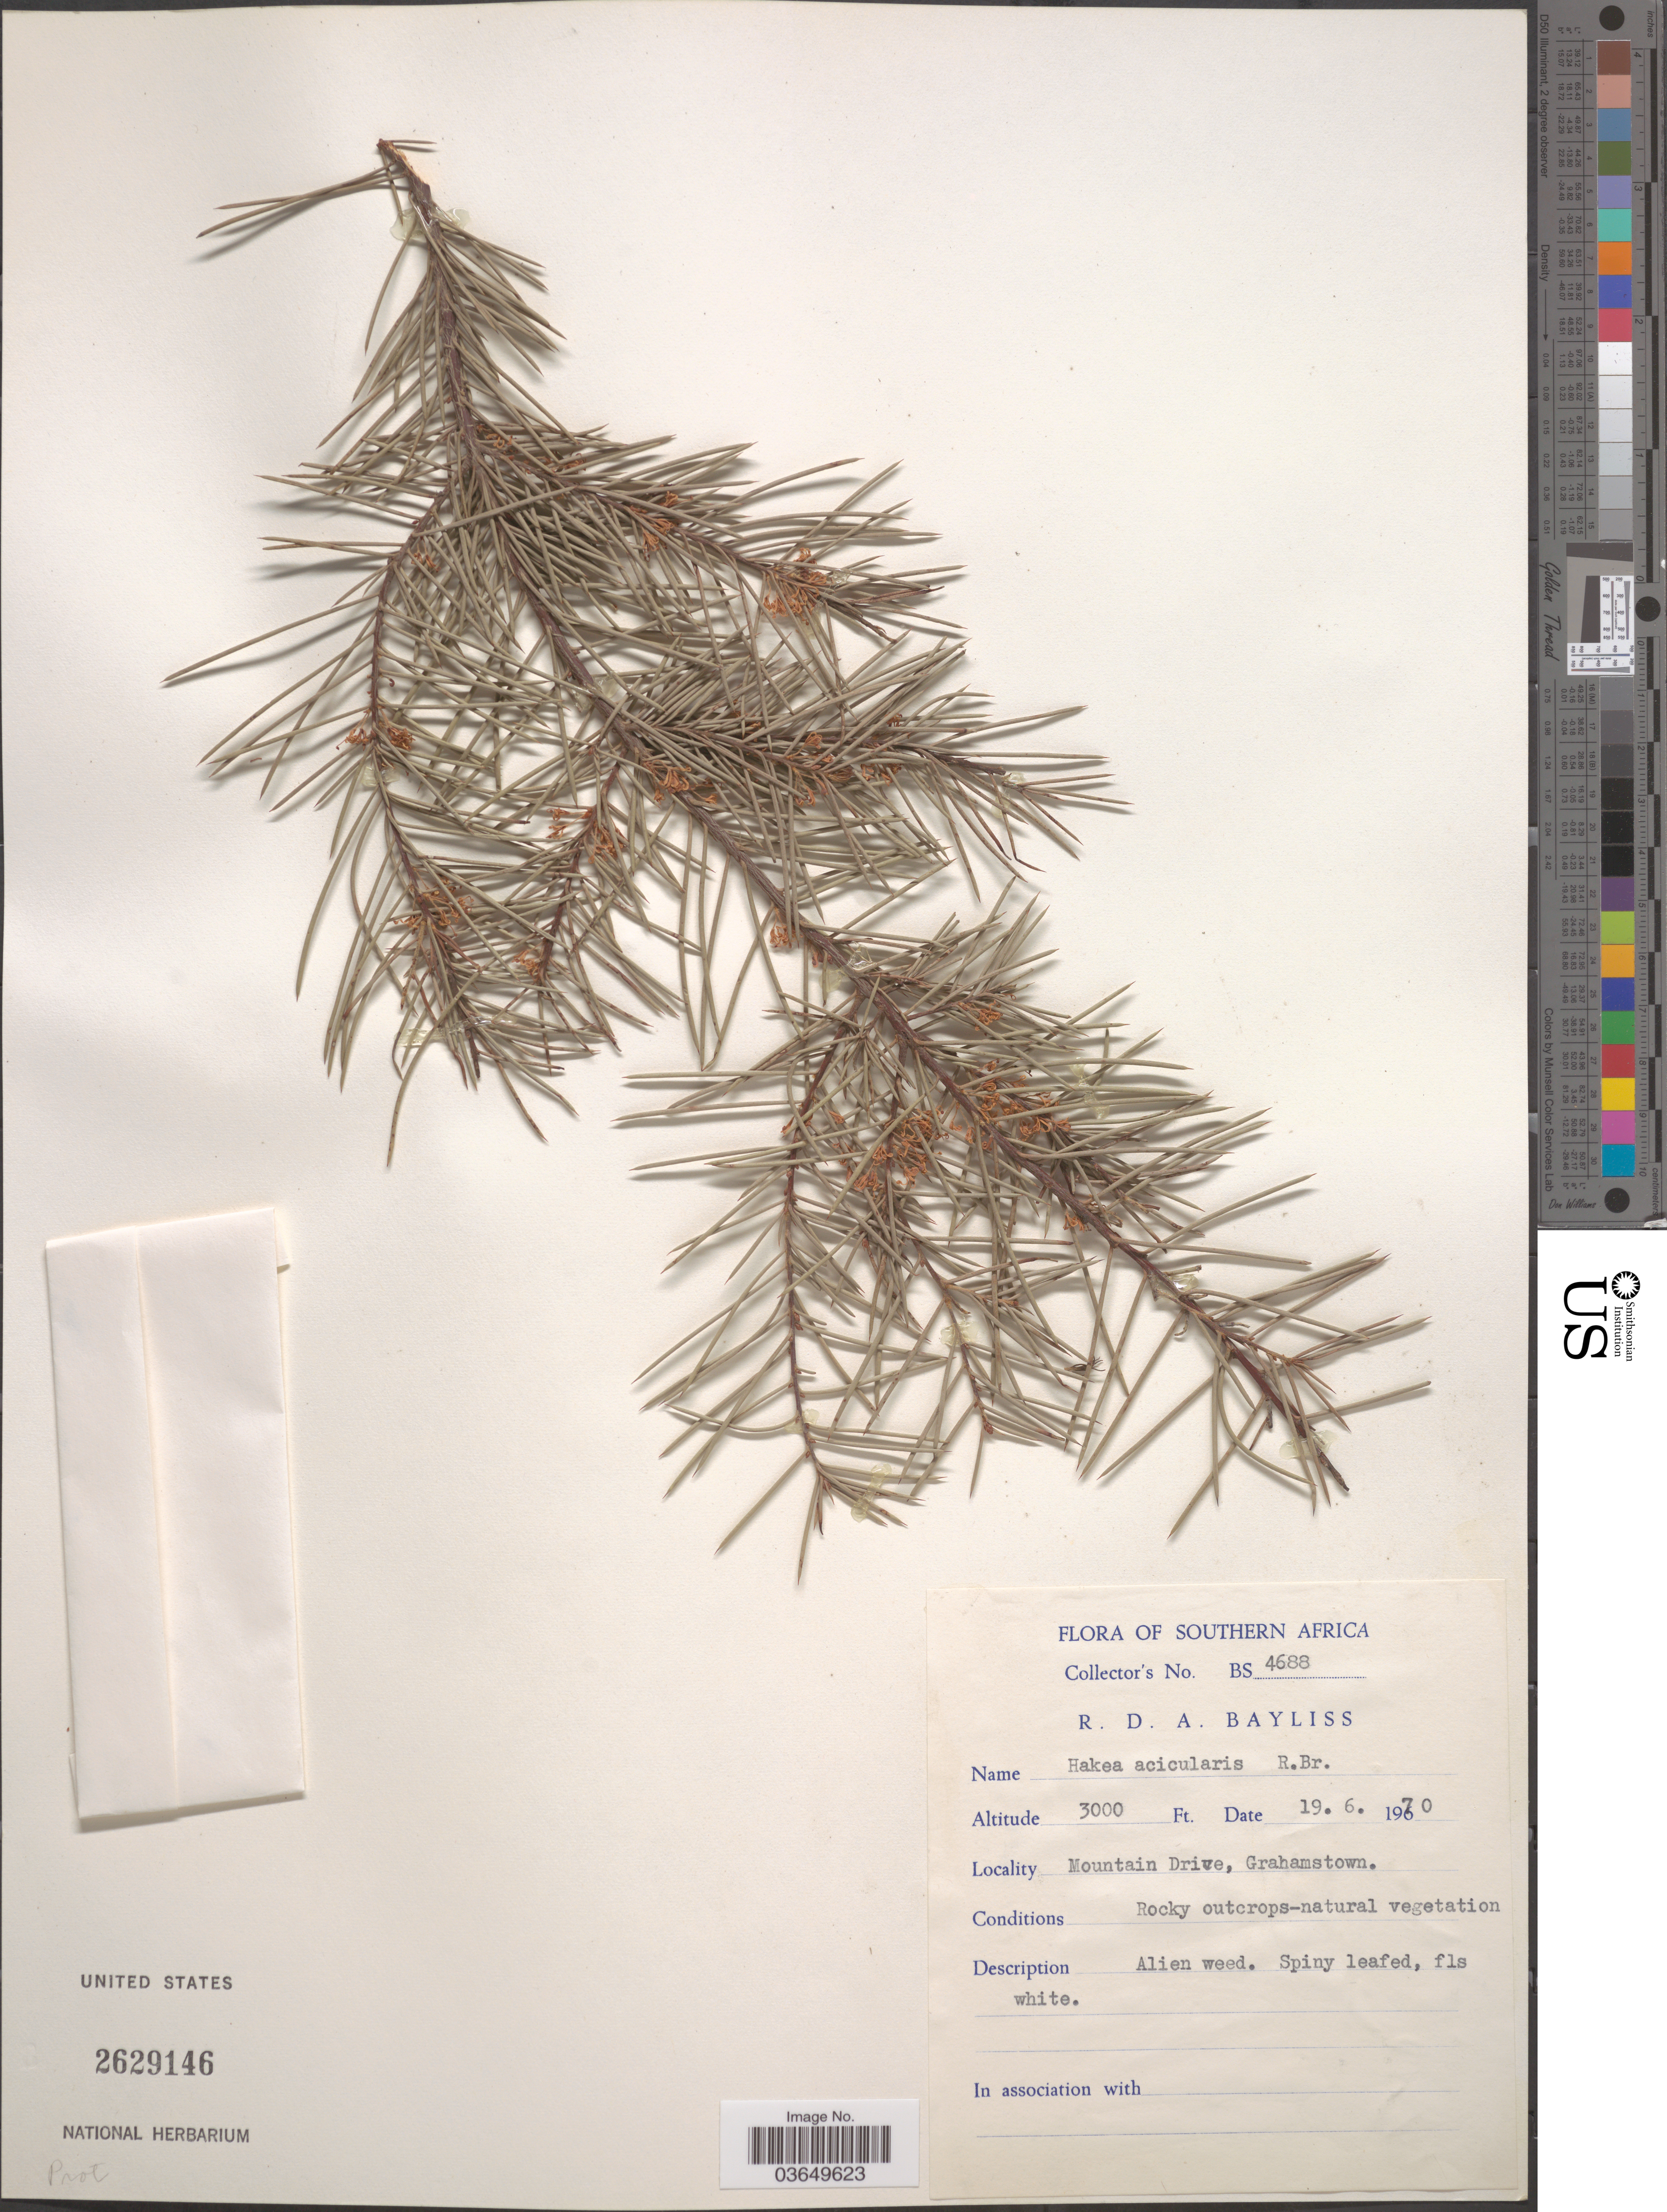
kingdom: Plantae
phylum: Tracheophyta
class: Magnoliopsida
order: Proteales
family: Proteaceae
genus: Hakea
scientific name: Hakea acicularis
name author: Knight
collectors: R. Bayliss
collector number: BS 4688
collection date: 1970-06-19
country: South Africa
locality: Southern Africa. Mountain Drive, Grahamstown.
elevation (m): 914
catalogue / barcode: US 2629146